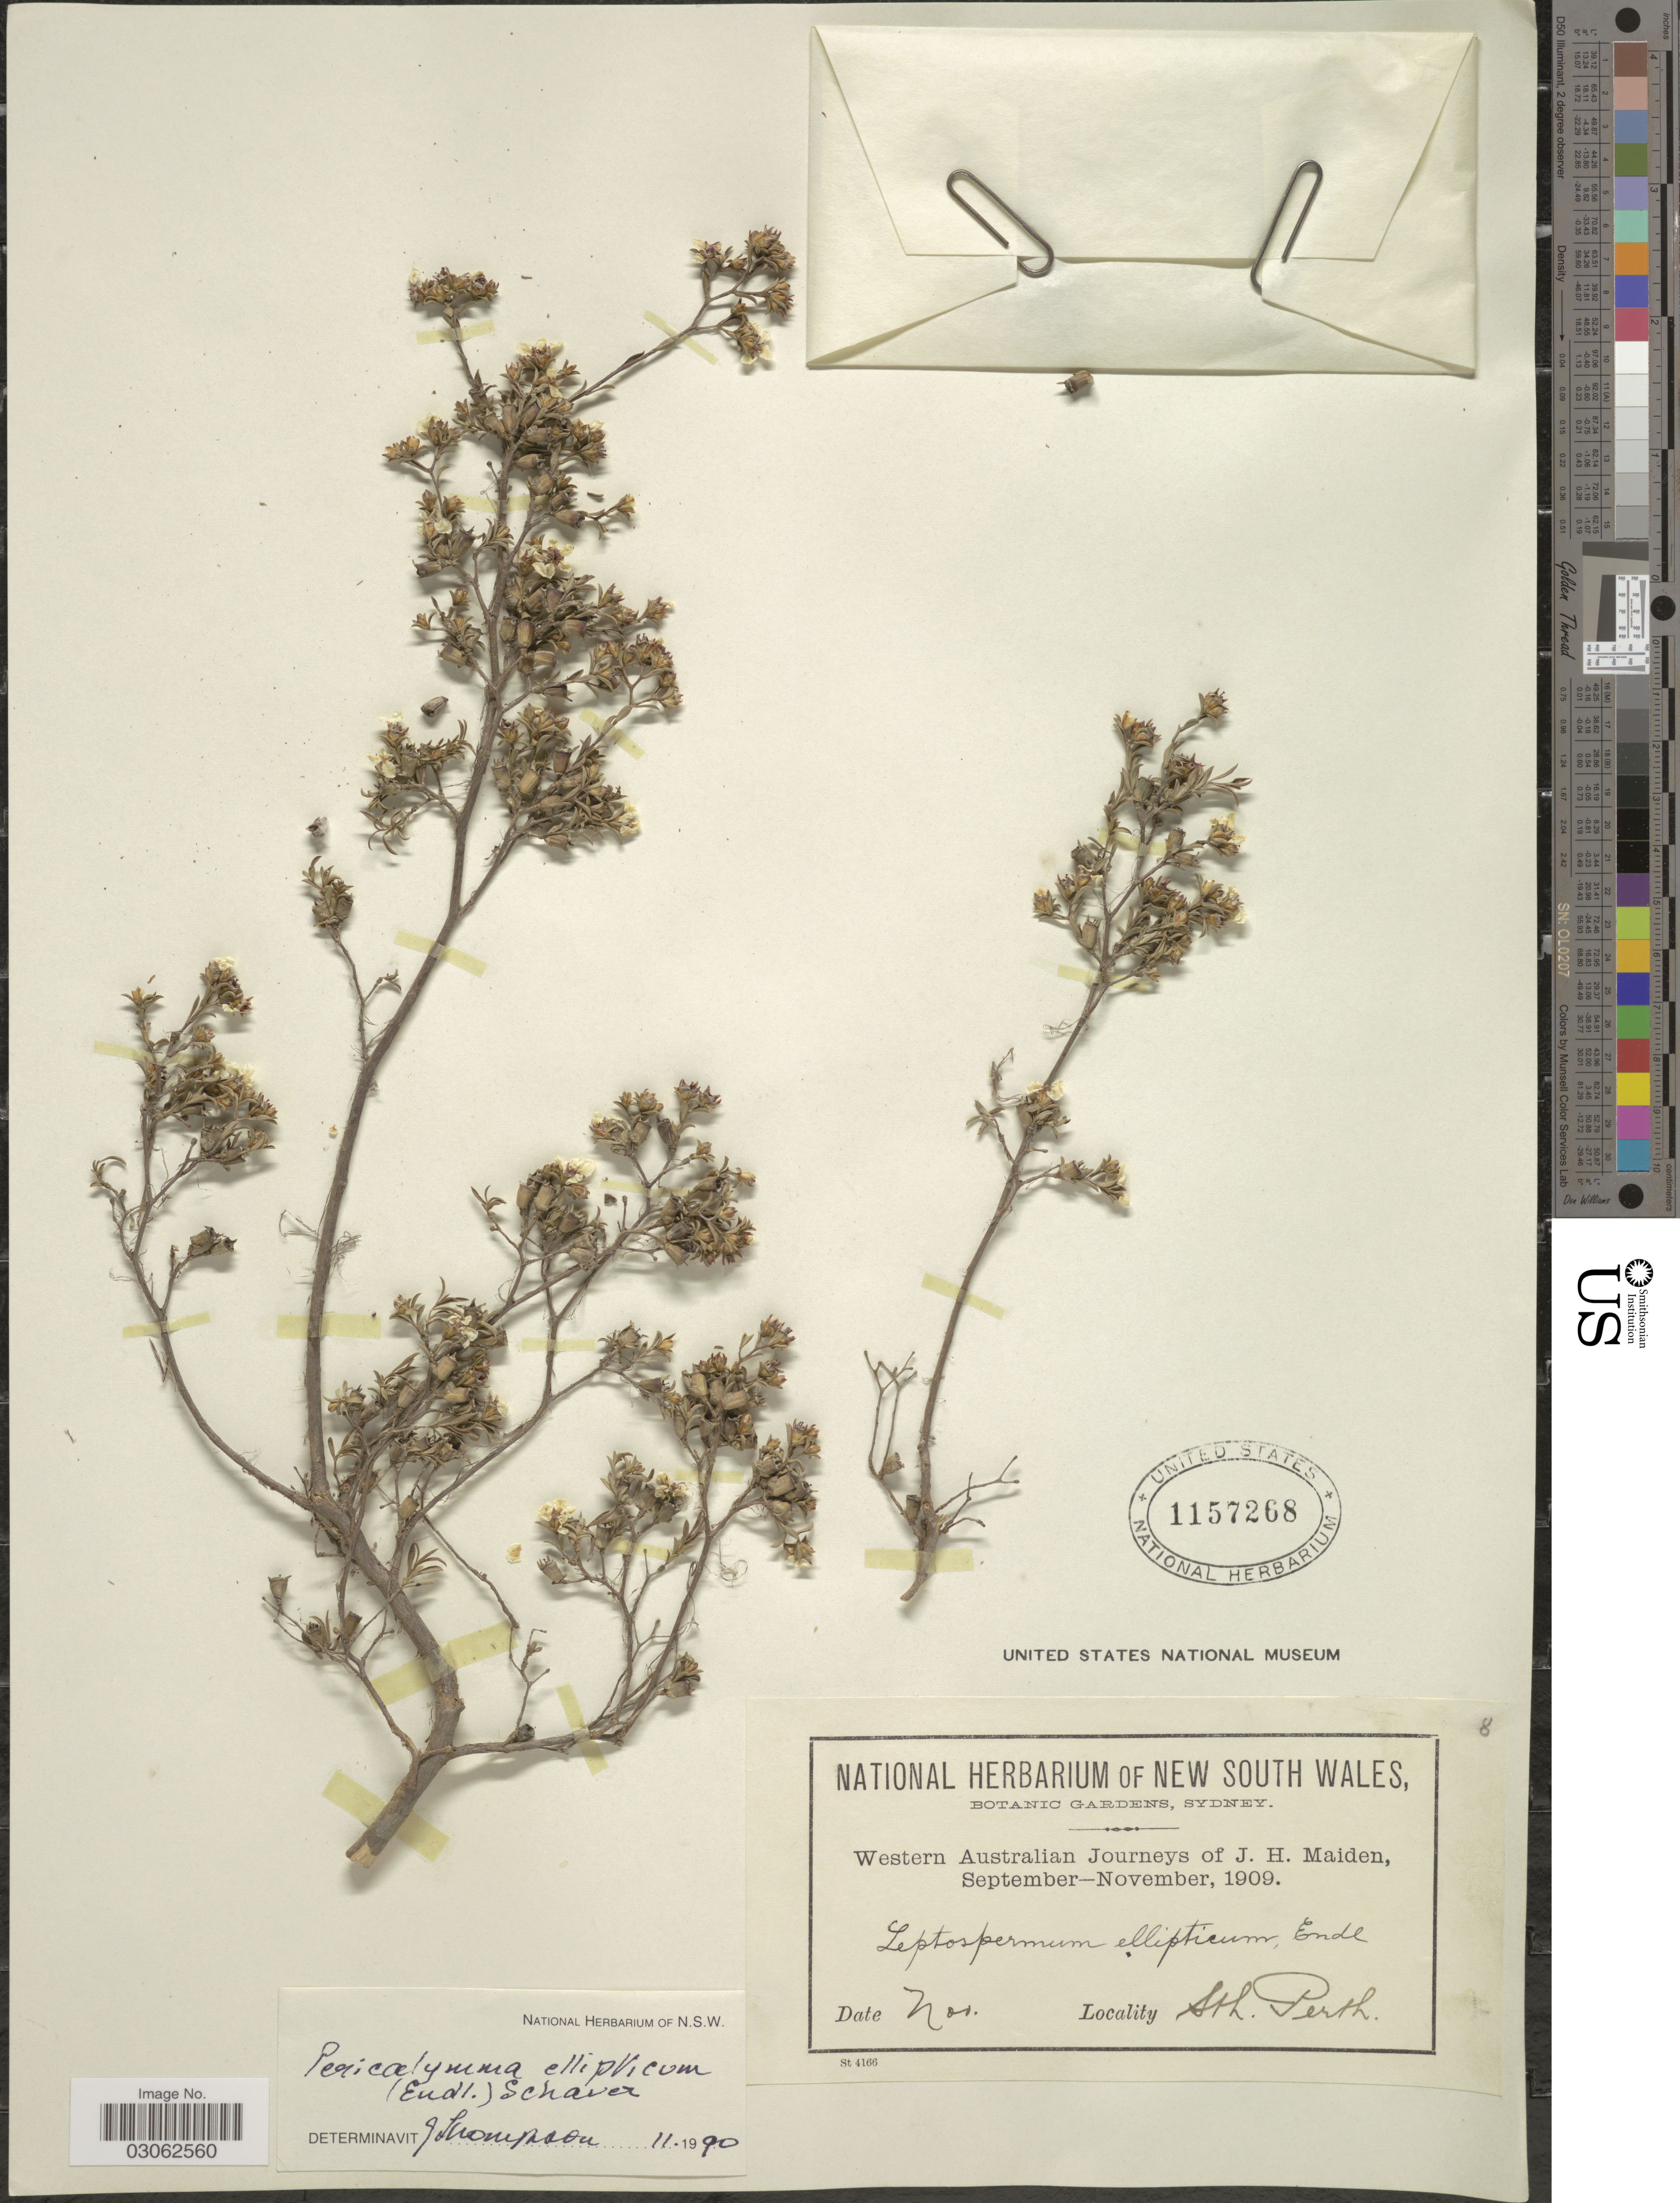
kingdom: Plantae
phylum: Tracheophyta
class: Magnoliopsida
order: Myrtales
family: Myrtaceae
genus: Pericalymma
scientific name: Pericalymma ellipticum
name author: Schauer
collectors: J. Maiden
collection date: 1909-11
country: Australia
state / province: Western Australia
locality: Western Australia. Sth. Perth.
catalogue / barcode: US 1157268